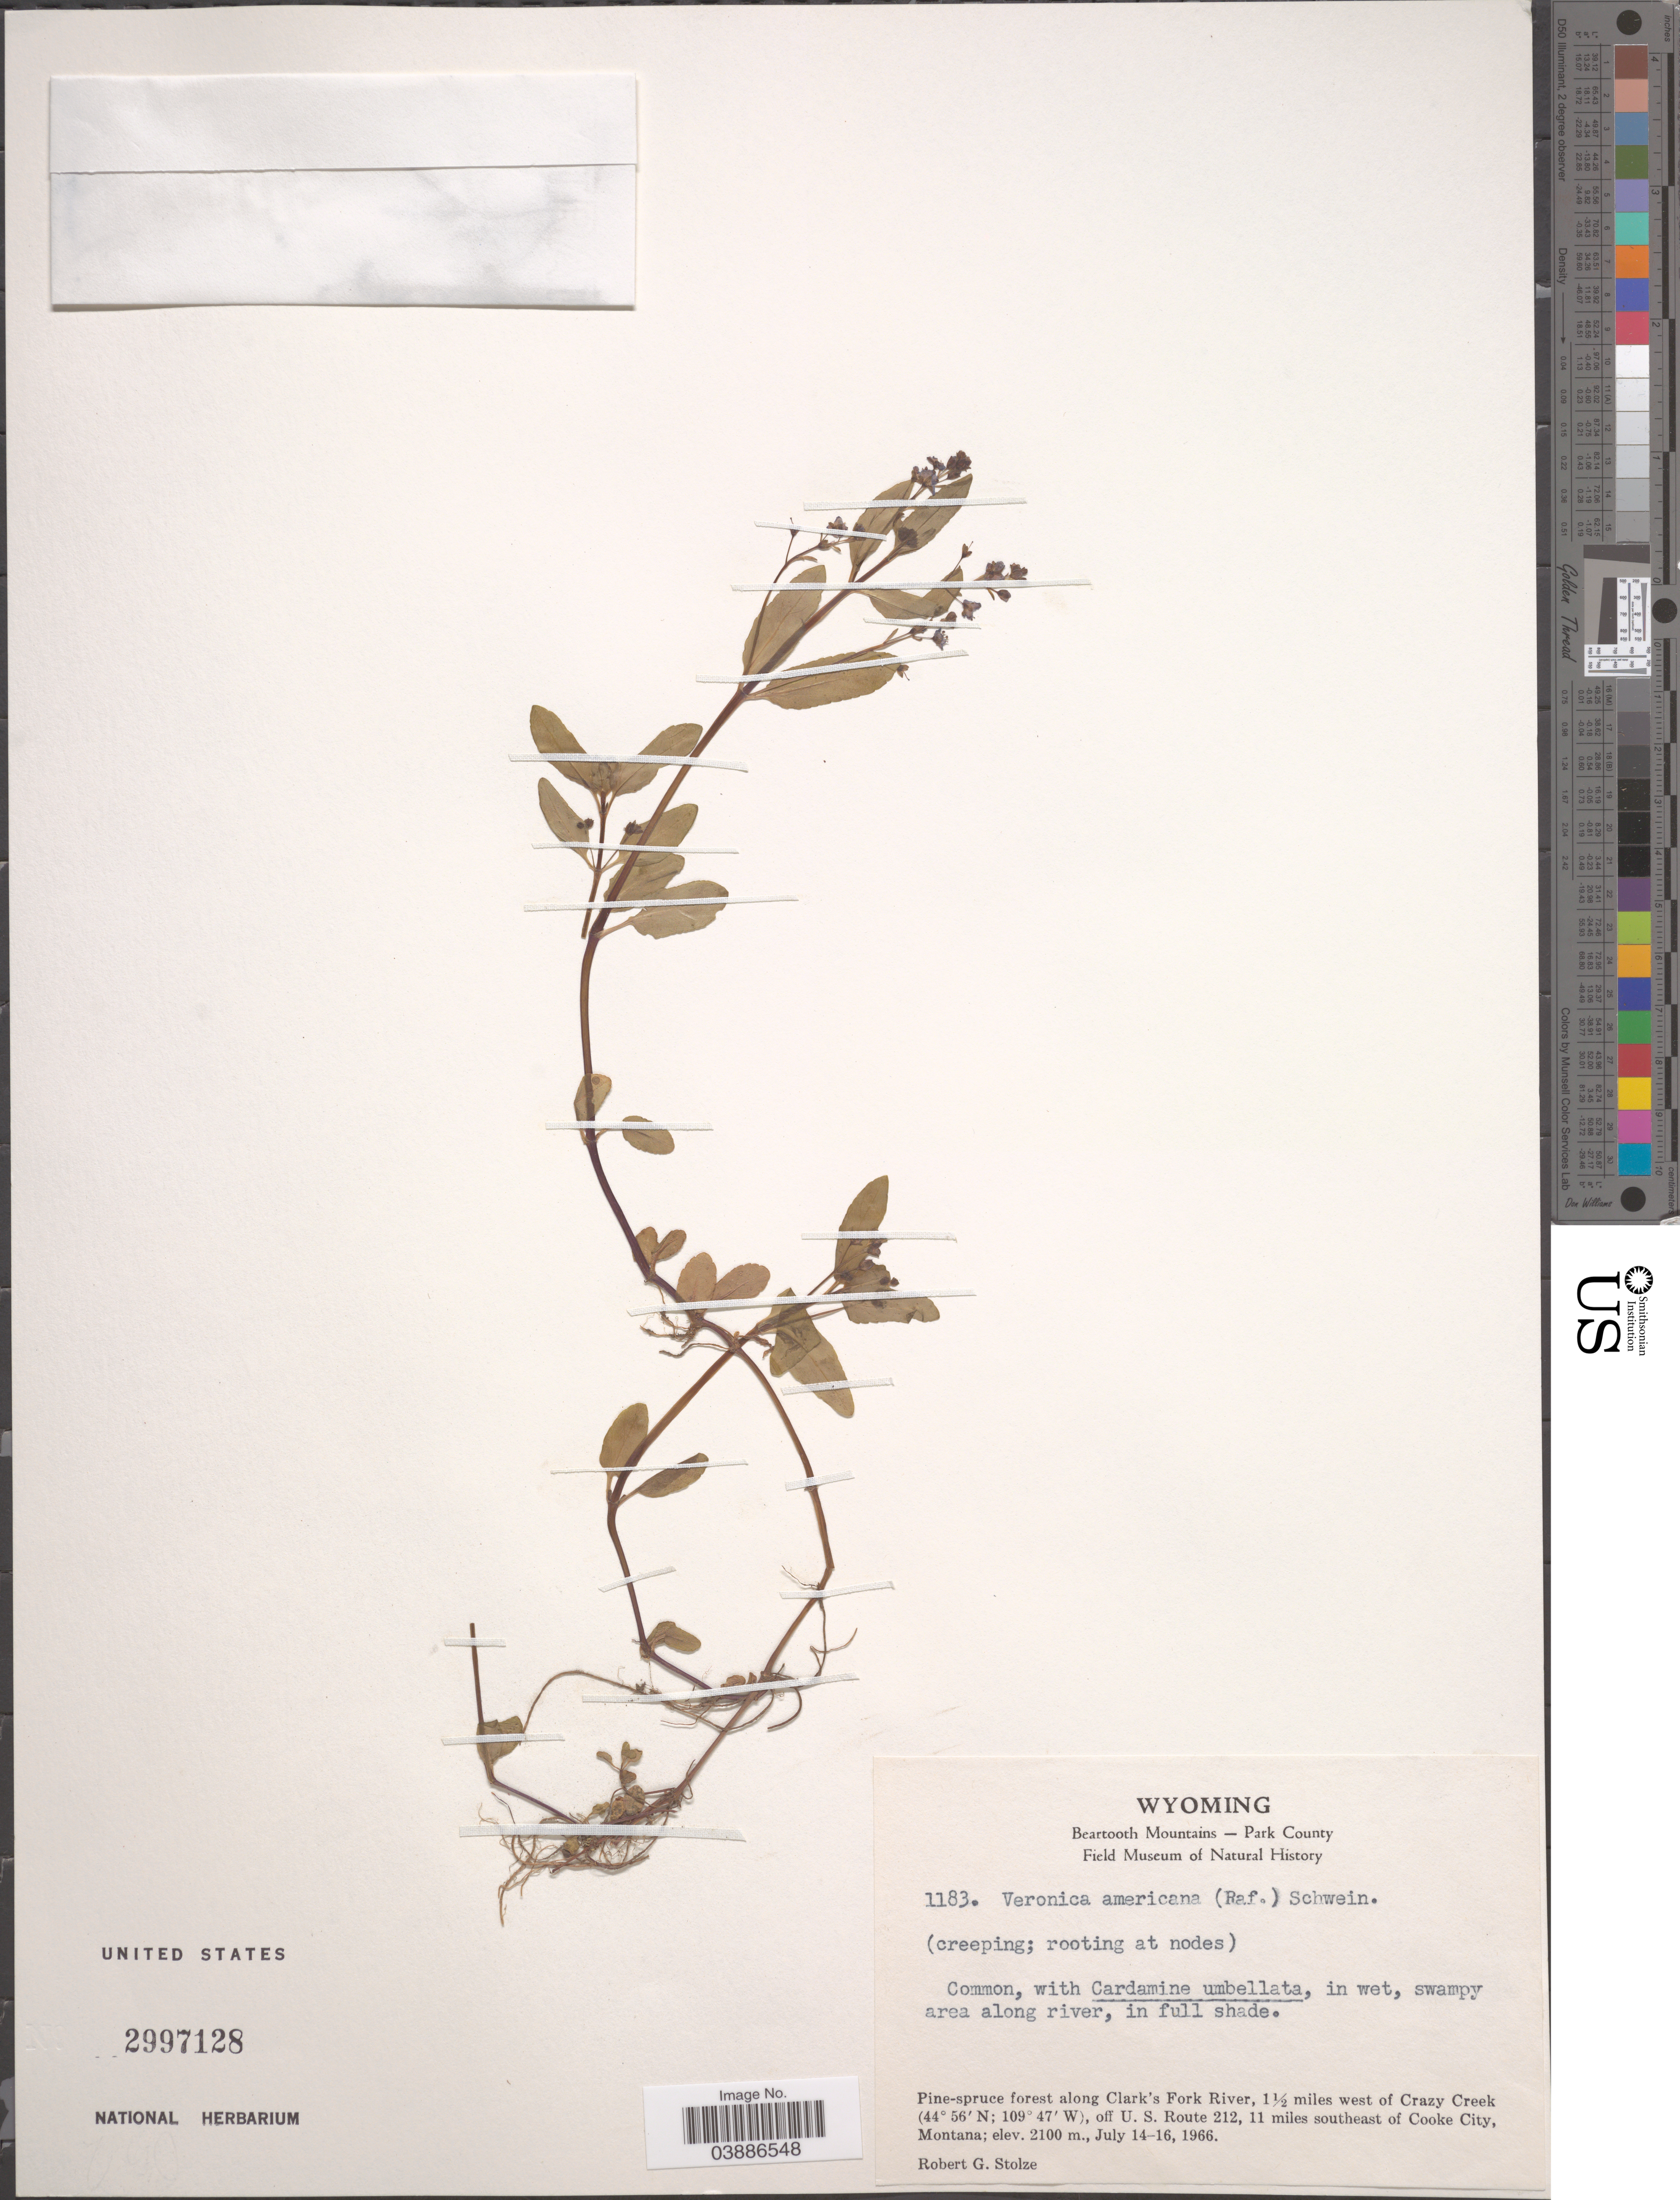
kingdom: Plantae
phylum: Tracheophyta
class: Magnoliopsida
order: Lamiales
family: Plantaginaceae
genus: Veronica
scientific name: Veronica americana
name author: Schwein. ex Benth.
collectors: R. G. Stolze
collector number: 1183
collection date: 1966-07-14/1966-07-16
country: United States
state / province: Wyoming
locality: Beartooth Mountains - Park County. Pine-spruce forest along Clark's Fork River, 1½ miles west of Crazy Creek, off U. S. Route 212, 11 miles southeast of Cooke City, Montana.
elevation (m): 2100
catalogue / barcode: US 2997128